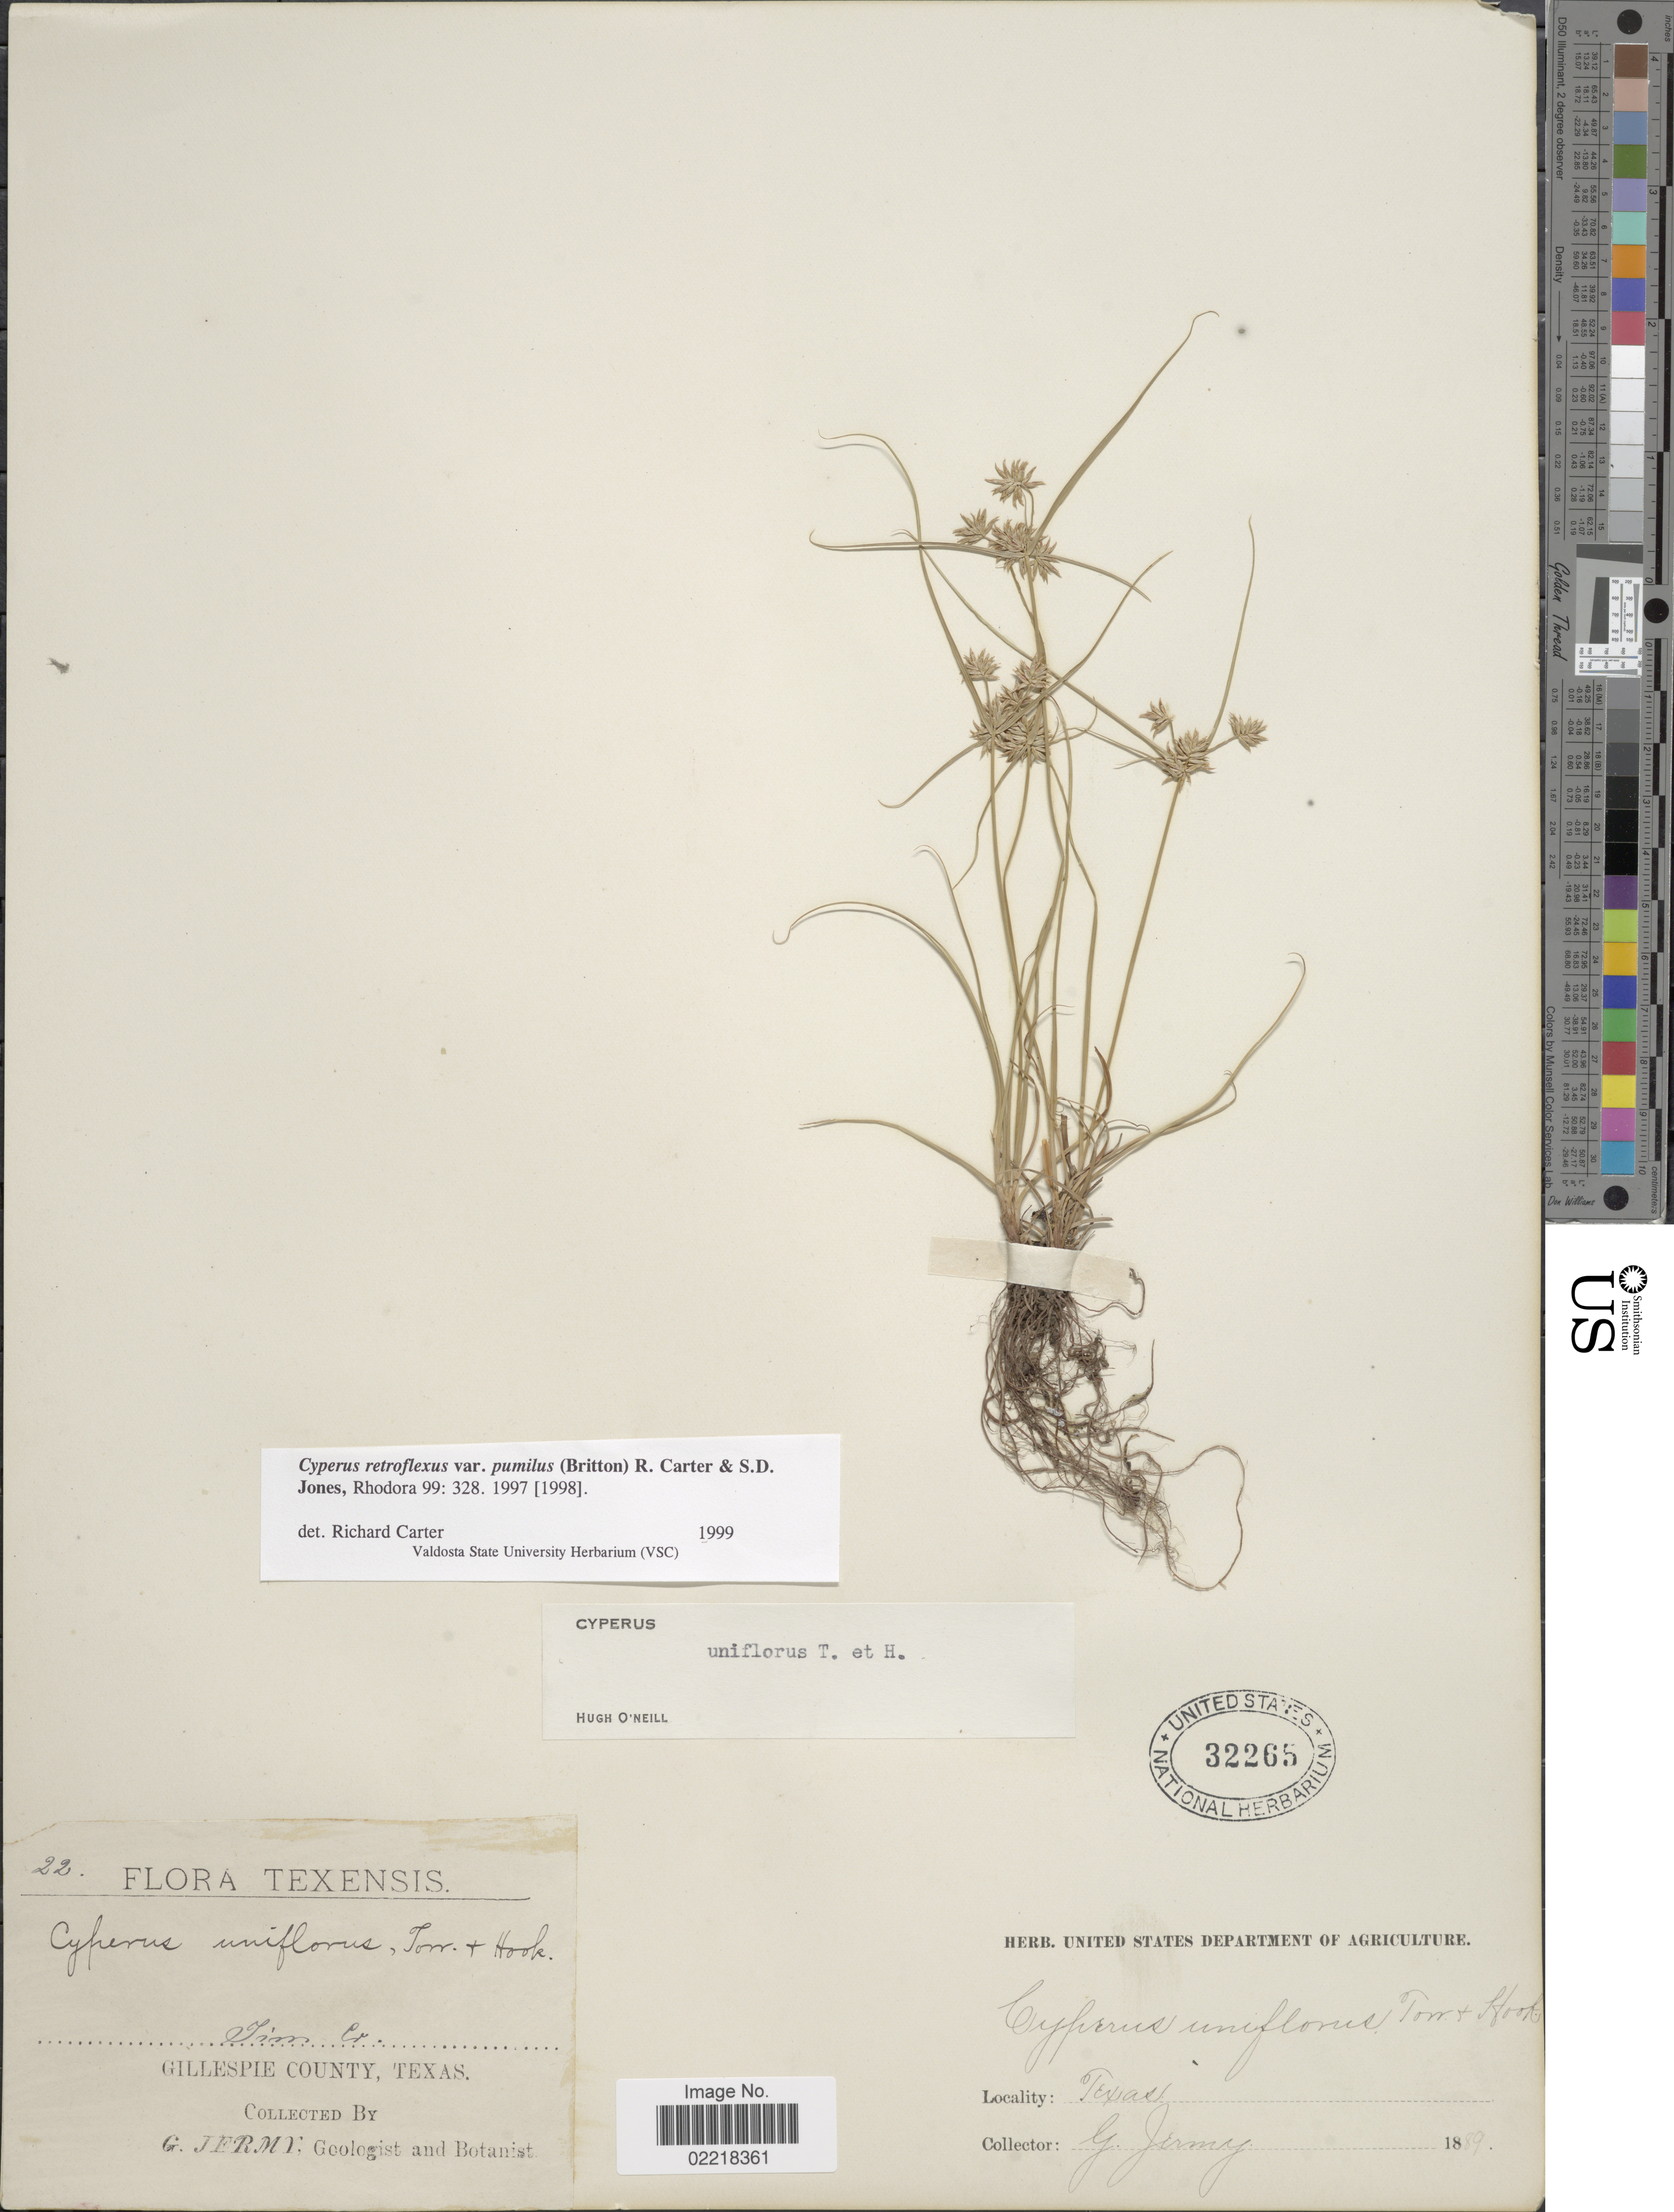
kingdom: Plantae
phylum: Tracheophyta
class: Liliopsida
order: Poales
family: Cyperaceae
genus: Cyperus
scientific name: Cyperus retroflexus var. pumilus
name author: (Britton) R. Carter & S.D. Jones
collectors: G. Jermy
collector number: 22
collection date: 1889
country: United States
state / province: Texas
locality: Jim co, Gillespie County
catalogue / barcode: US 32265